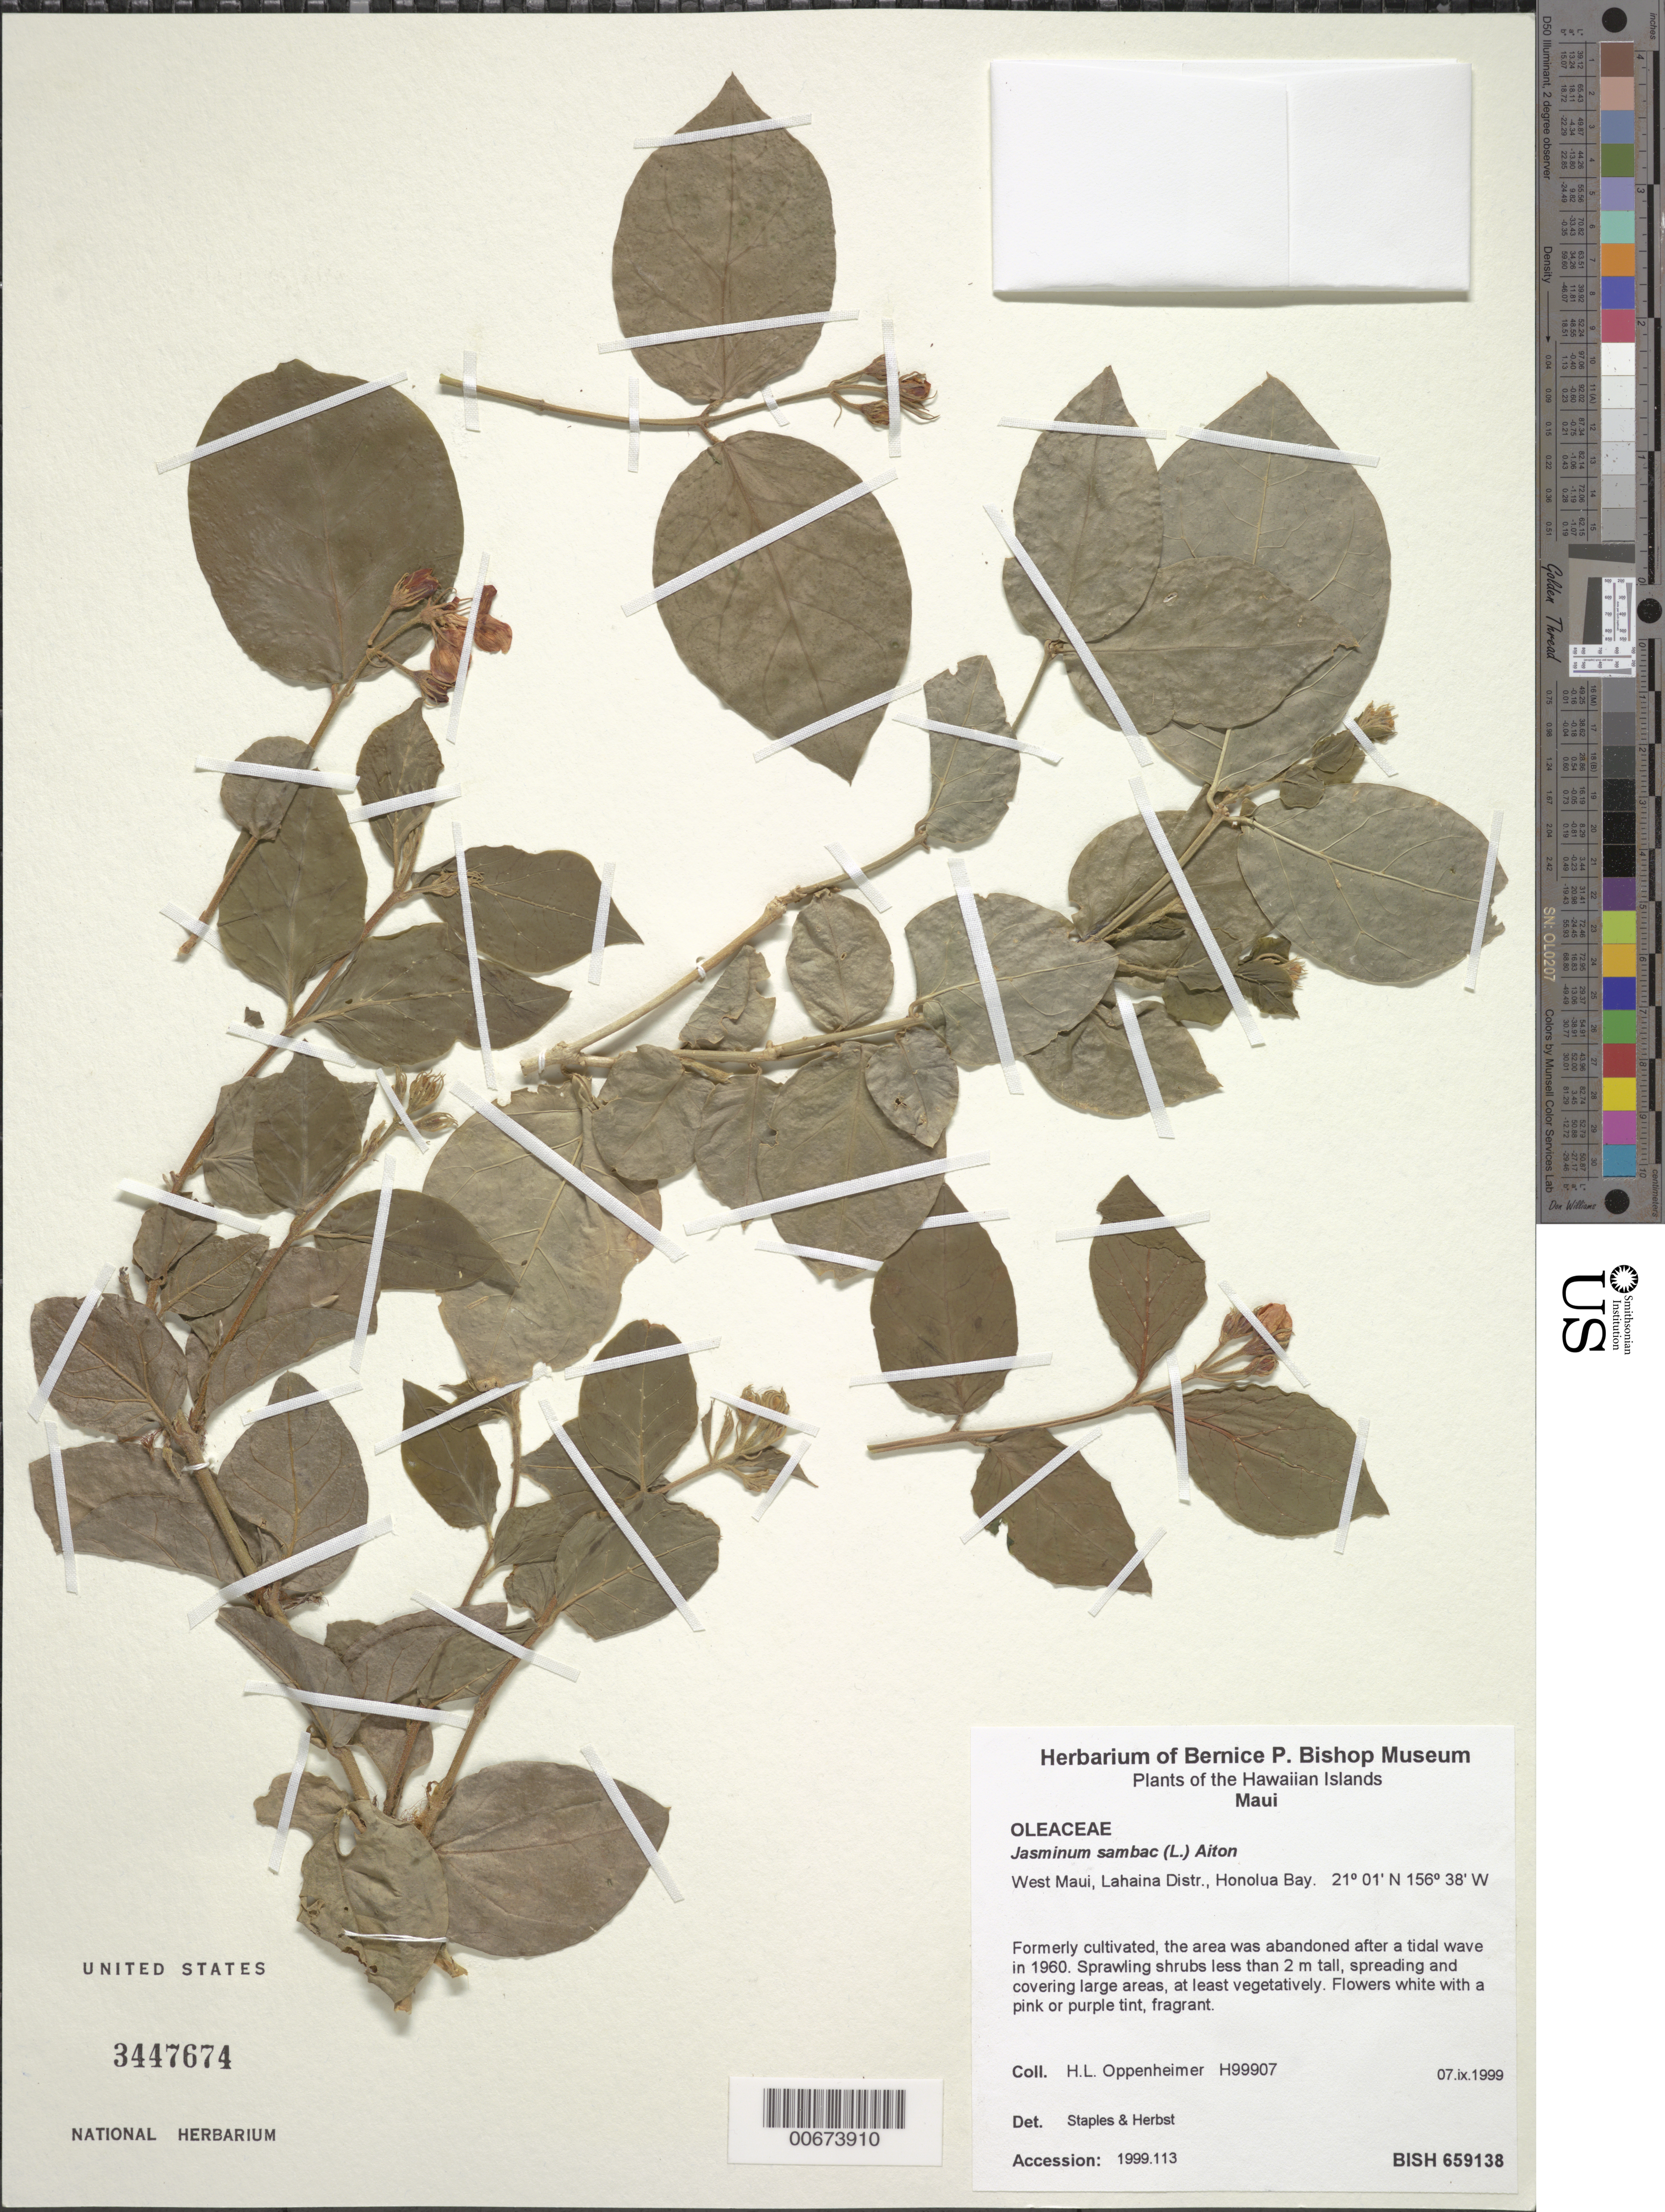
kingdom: Plantae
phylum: Tracheophyta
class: Magnoliopsida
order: Lamiales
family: Oleaceae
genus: Jasminum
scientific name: Jasminum sambac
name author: (L.) Aiton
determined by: Staples, G. W.; Herbst, D. R.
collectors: H. L. Oppenheimer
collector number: H99907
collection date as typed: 7 Sep 1999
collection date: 1999-09-07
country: United States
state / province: Hawaii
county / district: Maui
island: Maui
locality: West Maui, Lahaina Distr., Honolua Bay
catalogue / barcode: US 3447674